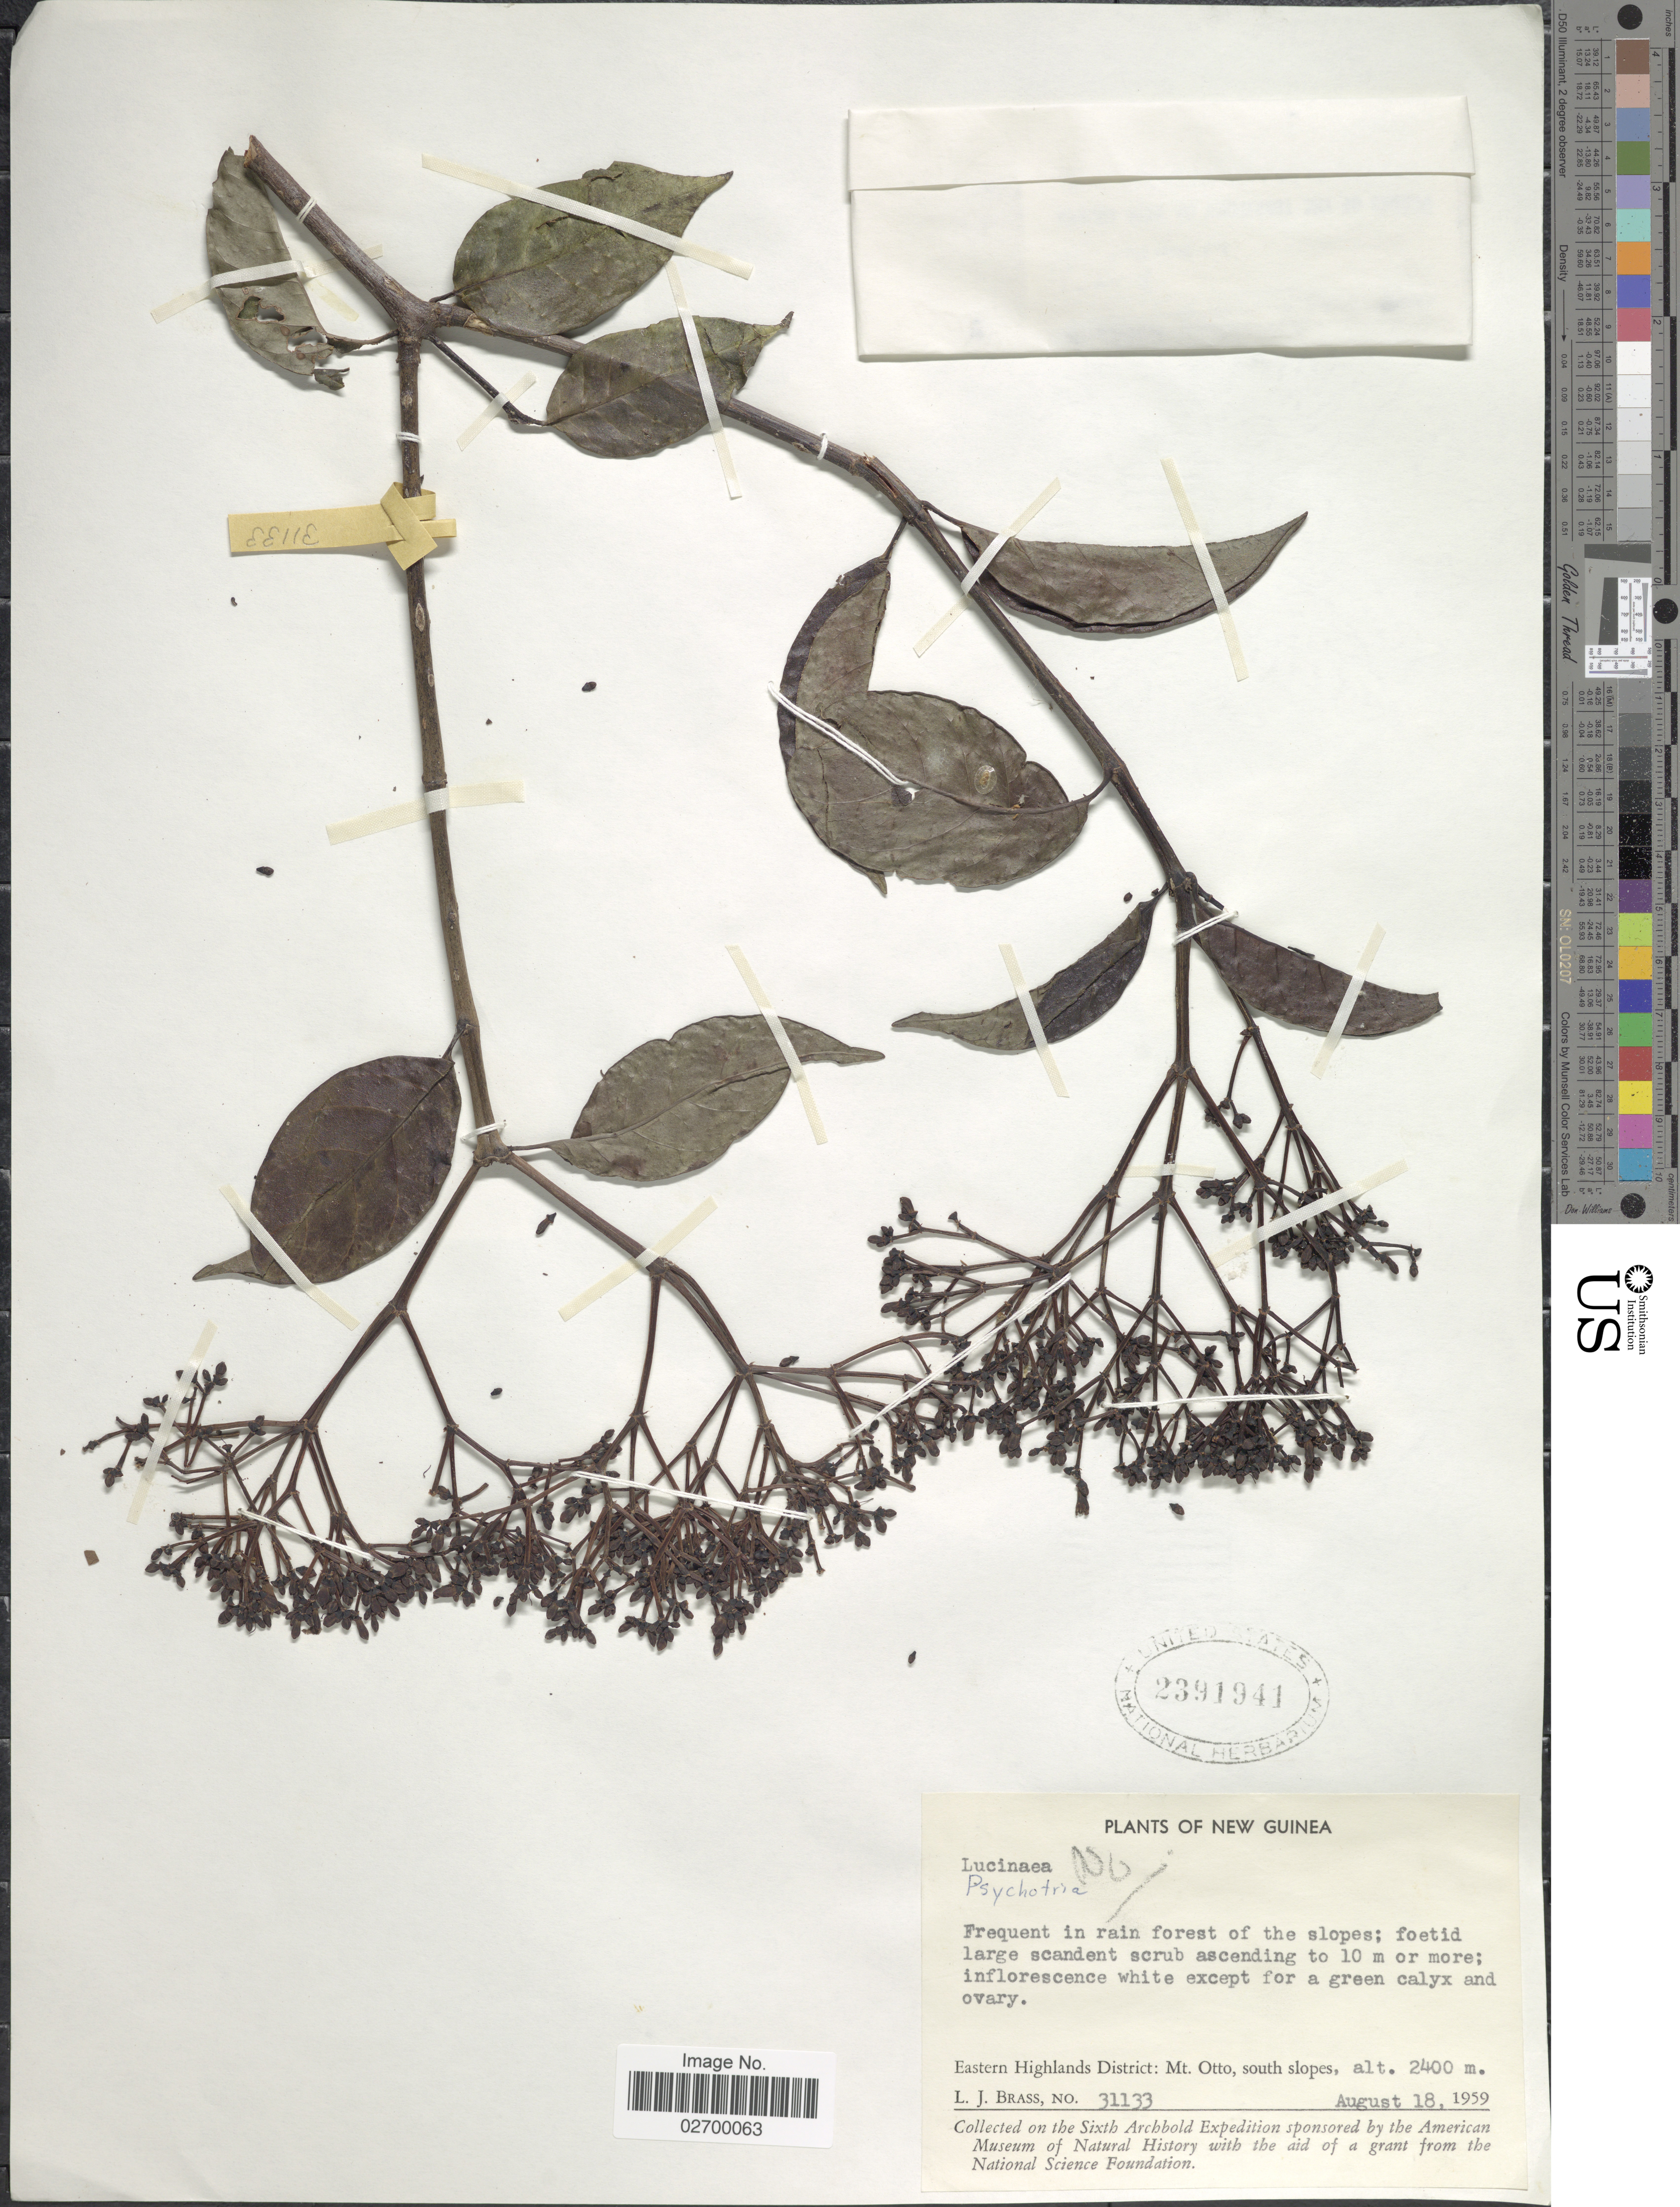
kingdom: Plantae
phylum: Tracheophyta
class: Magnoliopsida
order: Gentianales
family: Rubiaceae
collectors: L. J. Brass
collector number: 31133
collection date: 1959-08-18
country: Papua New Guinea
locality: New Guinea. Eastern Highlands District: Mt. Otto, south slopes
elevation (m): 2400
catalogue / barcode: US 2391941